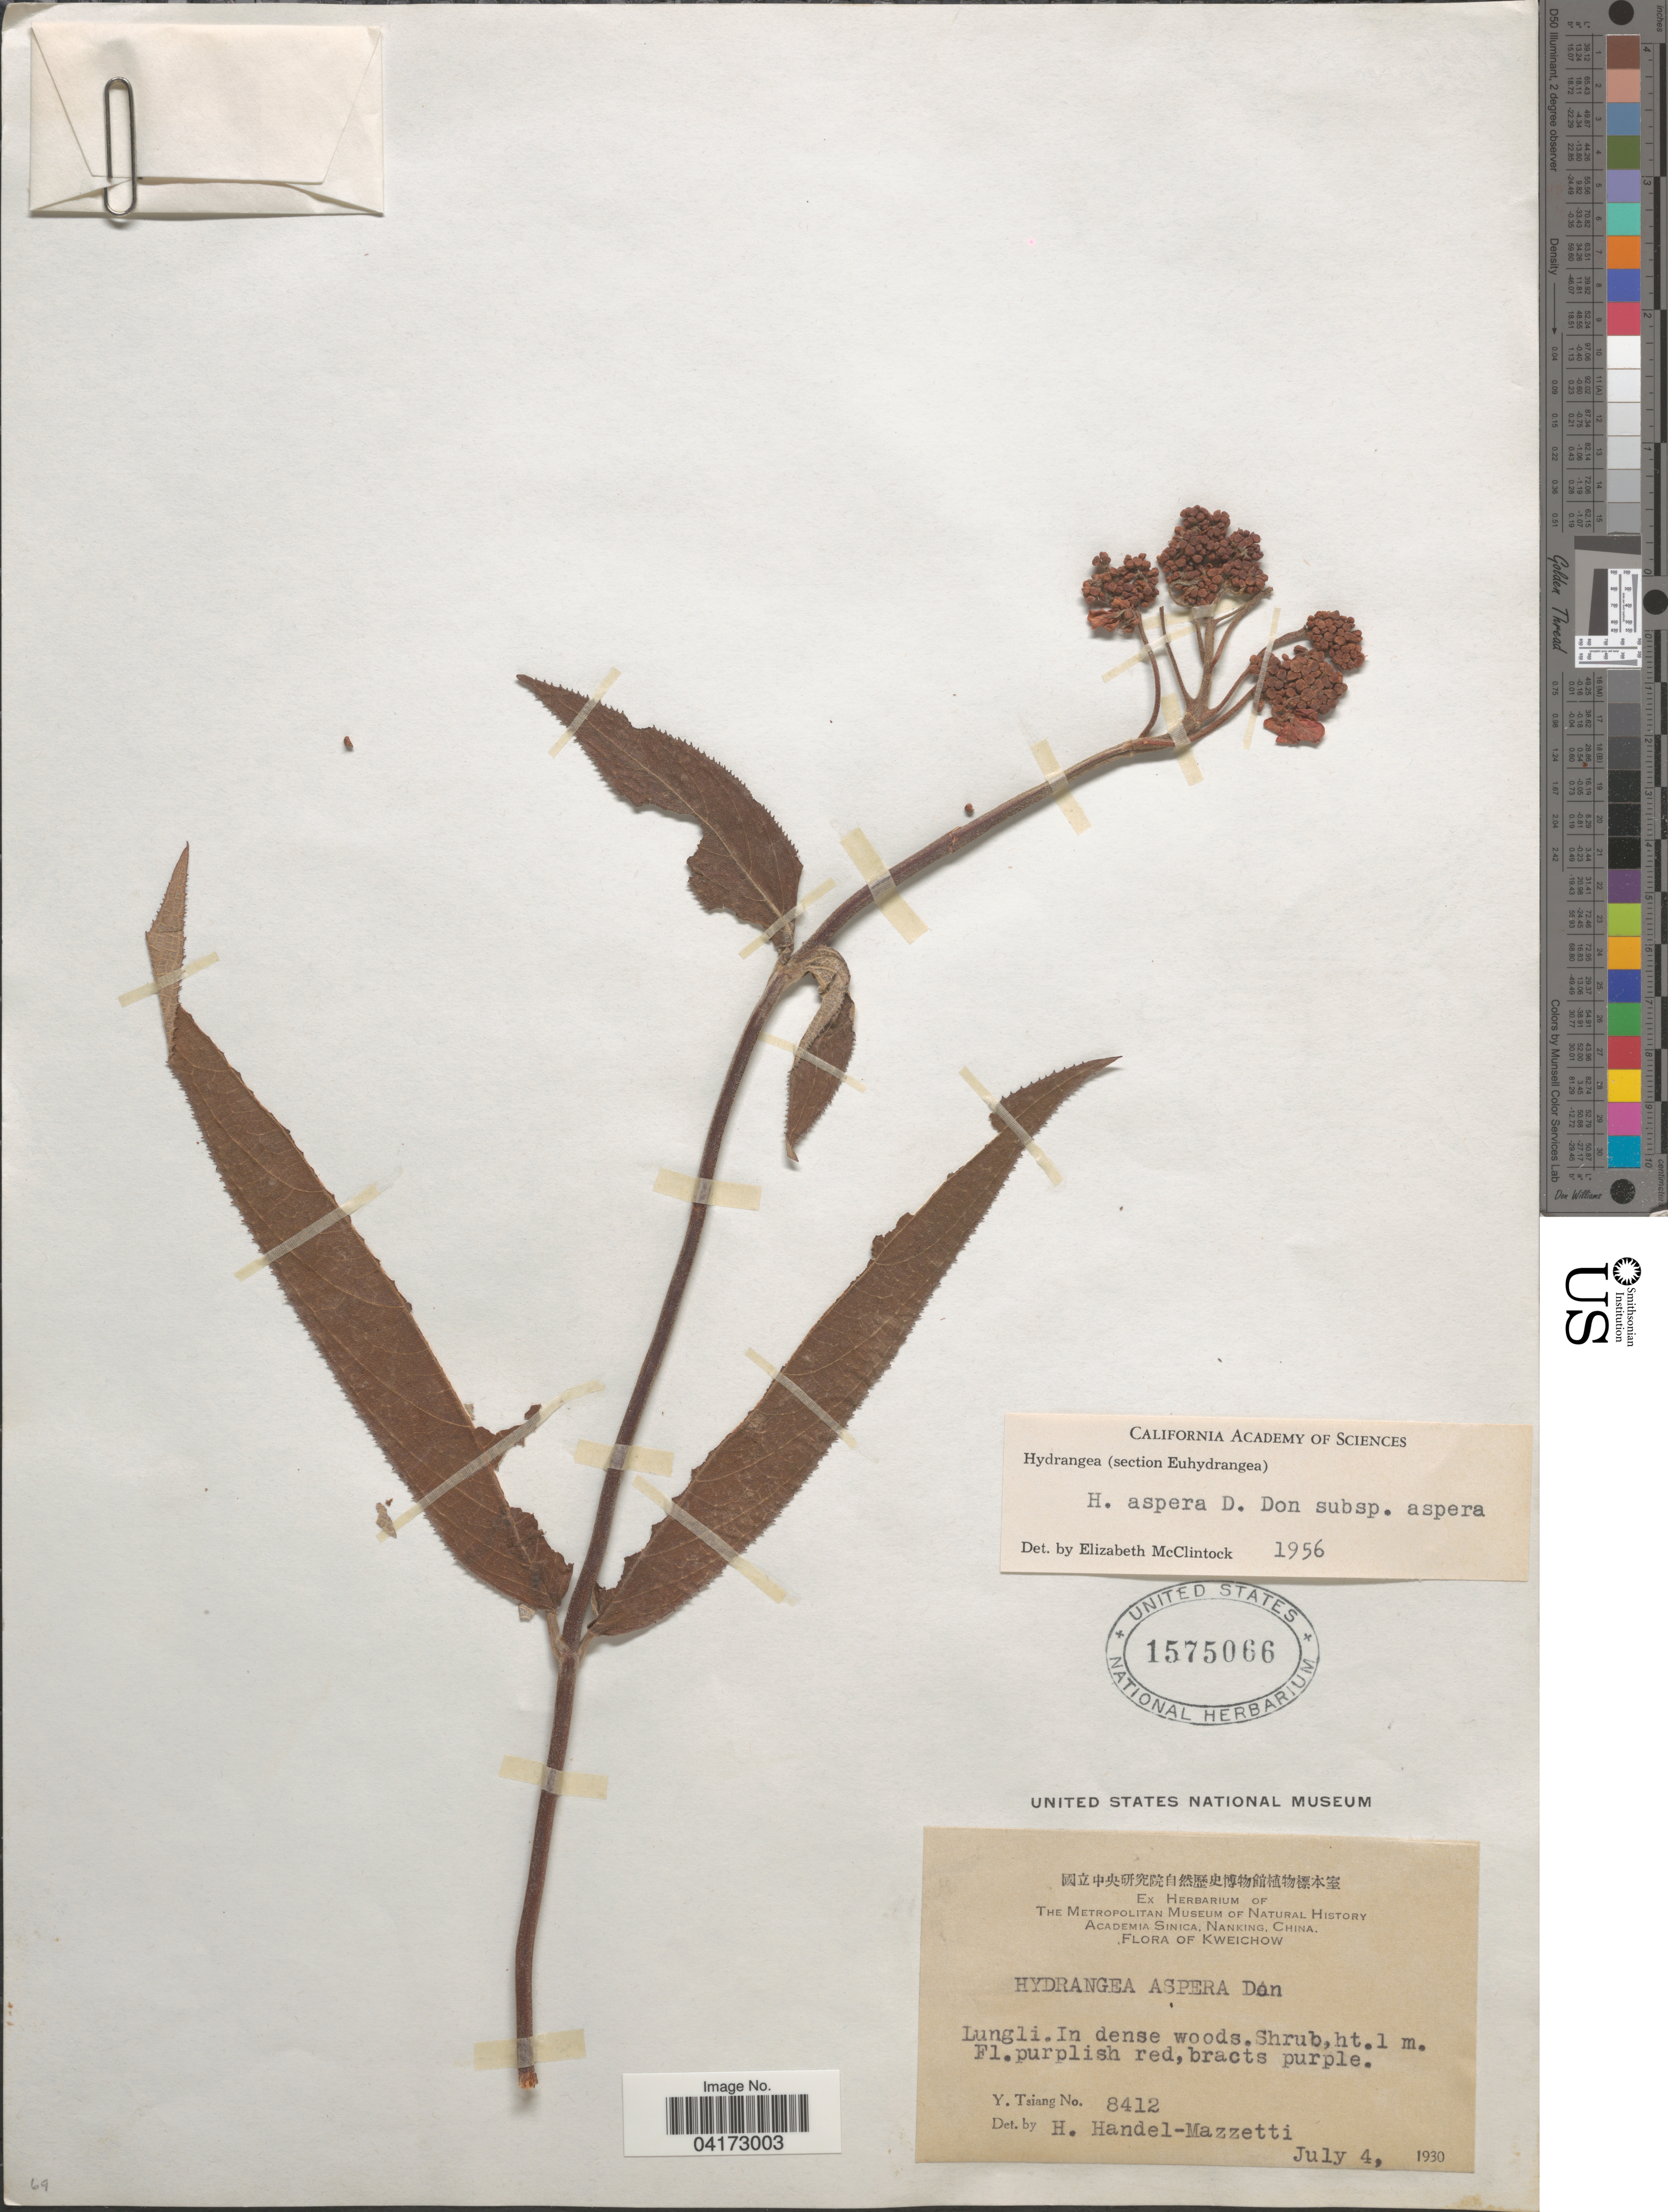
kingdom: Plantae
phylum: Tracheophyta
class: Magnoliopsida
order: Cornales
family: Hydrangeaceae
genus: Hydrangea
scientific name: Hydrangea aspera subsp. aspera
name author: Buch.-Ham. ex D. Don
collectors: Y. Tsiang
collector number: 8412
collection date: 1930-07-04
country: China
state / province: Guizhou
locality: Kweichow.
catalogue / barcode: US 1575066